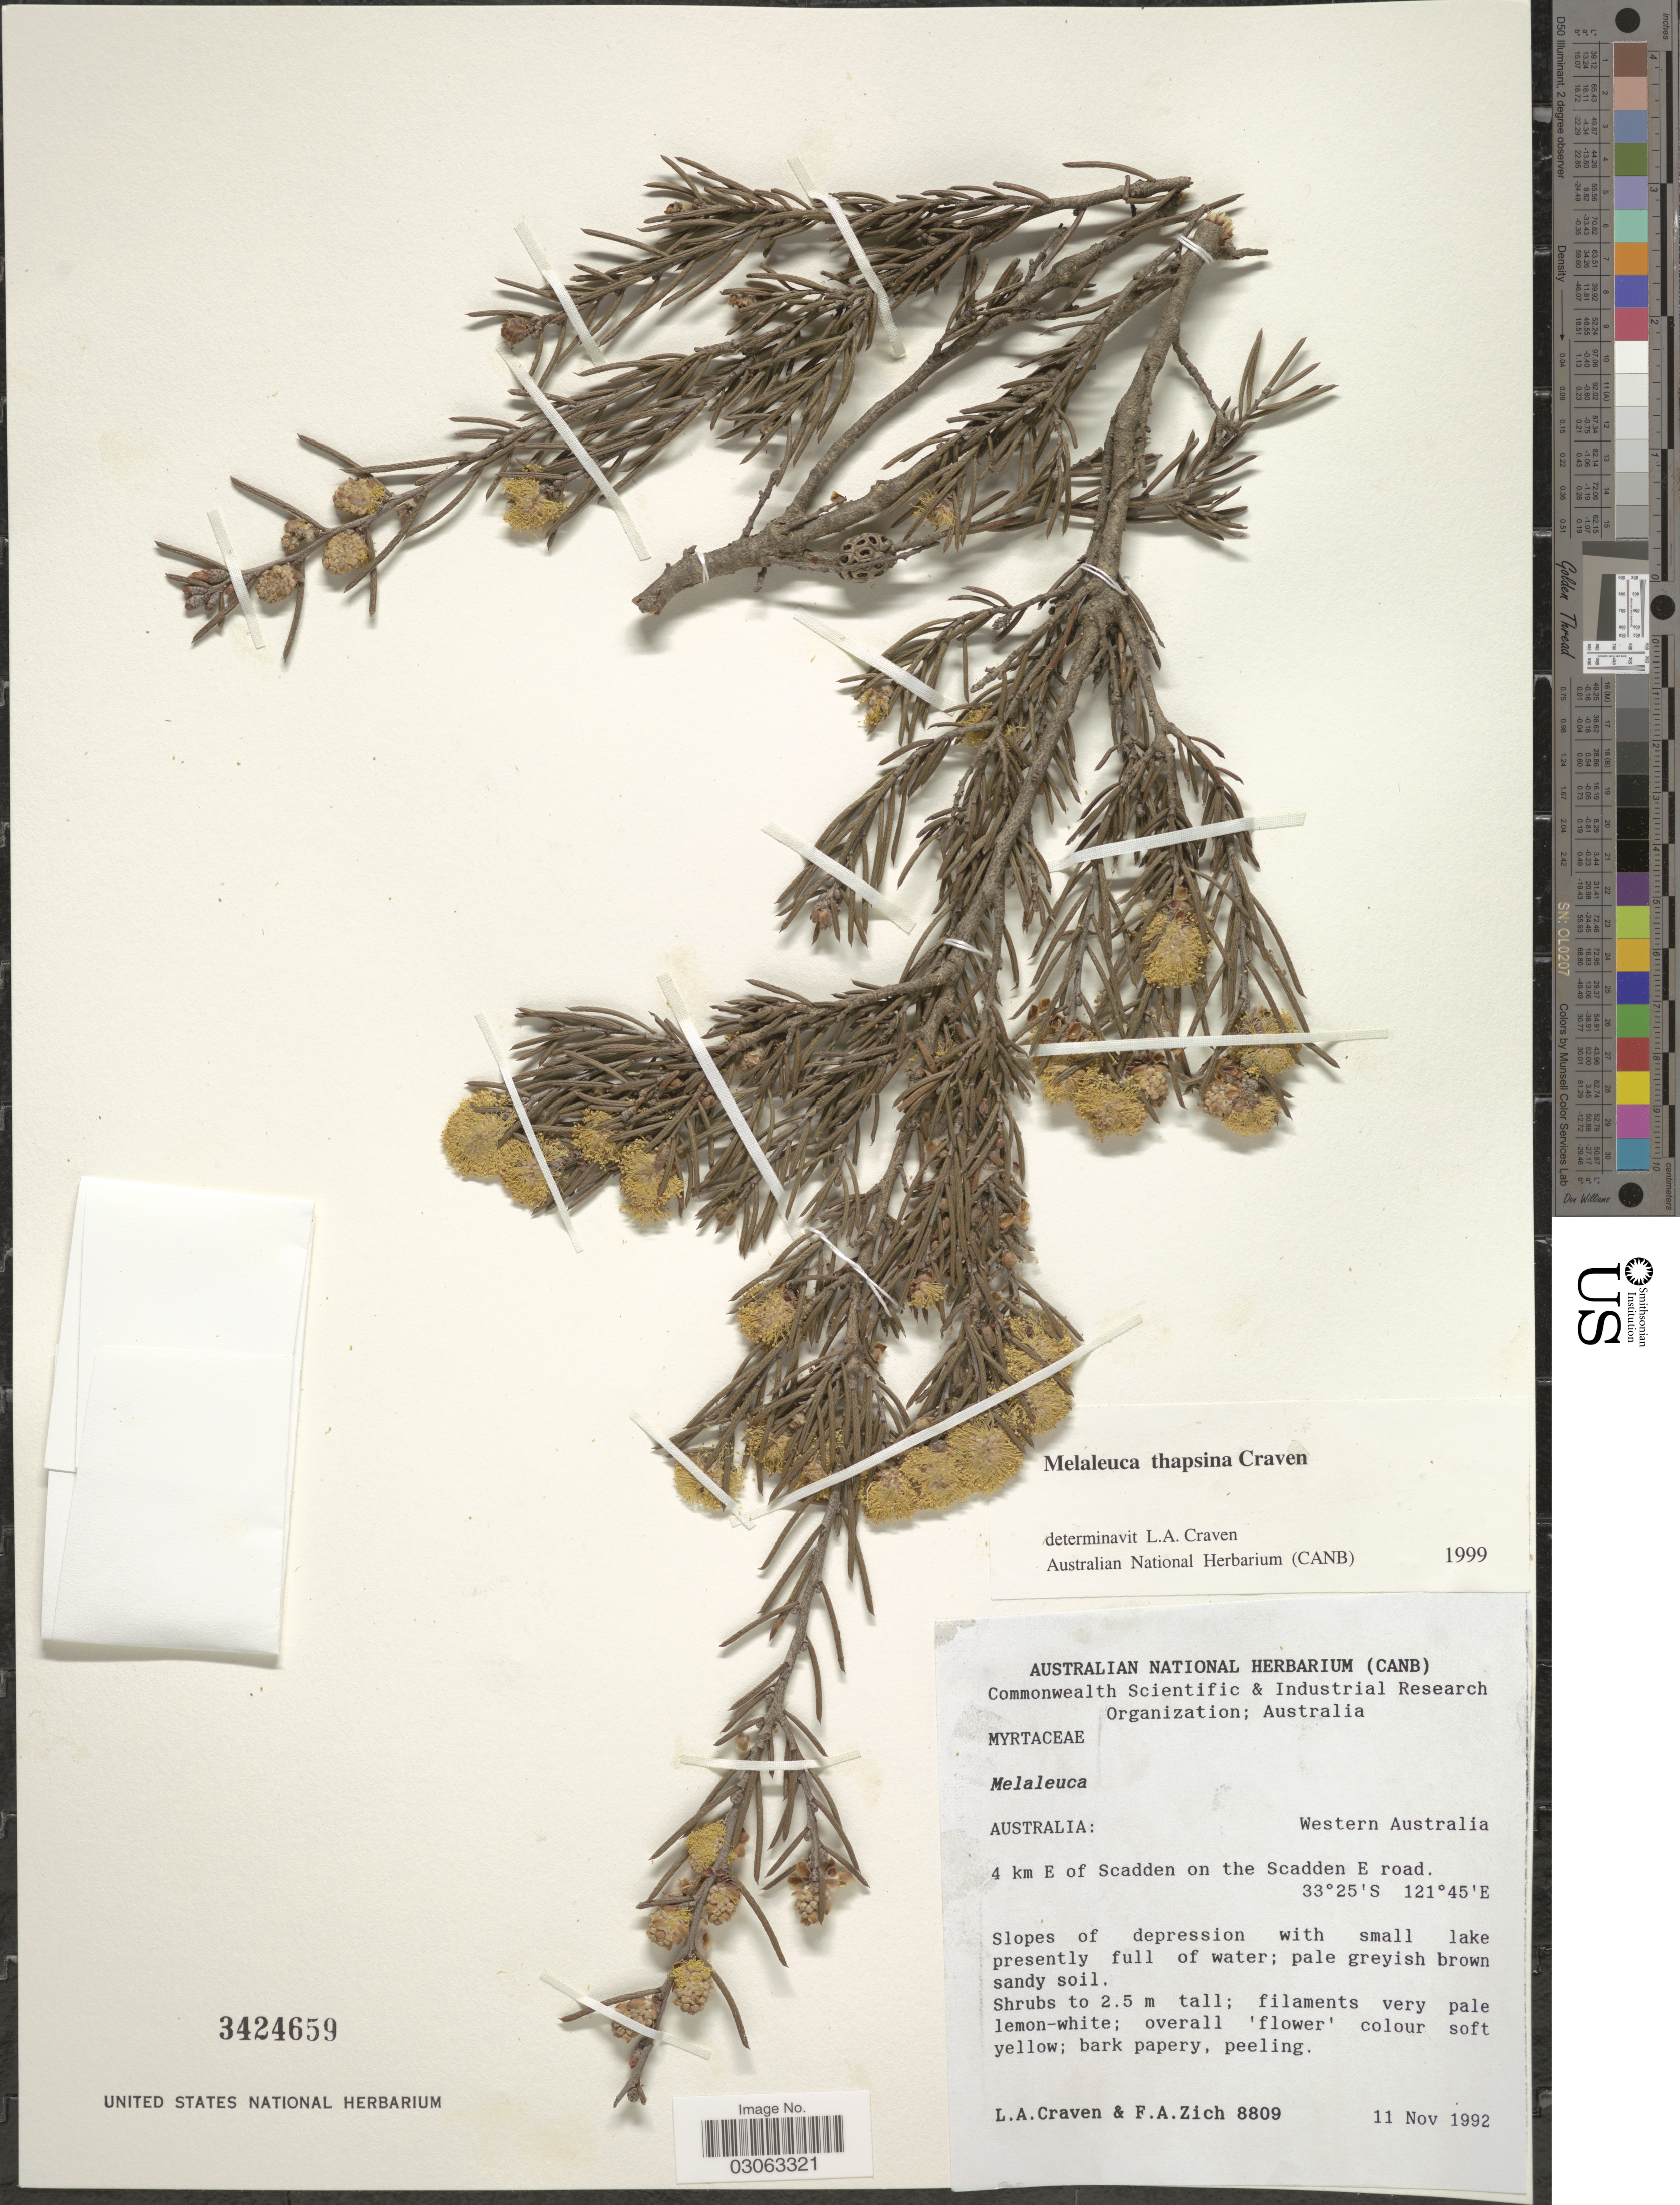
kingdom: Plantae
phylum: Tracheophyta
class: Magnoliopsida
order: Myrtales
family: Myrtaceae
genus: Melaleuca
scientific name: Melaleuca thapsina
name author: Craven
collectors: L. A. Craven & F. Zich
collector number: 809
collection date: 1992-11-11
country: Australia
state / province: Western Australia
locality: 4 km E of Scadden on the Scadden E road.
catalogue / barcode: US 3424659